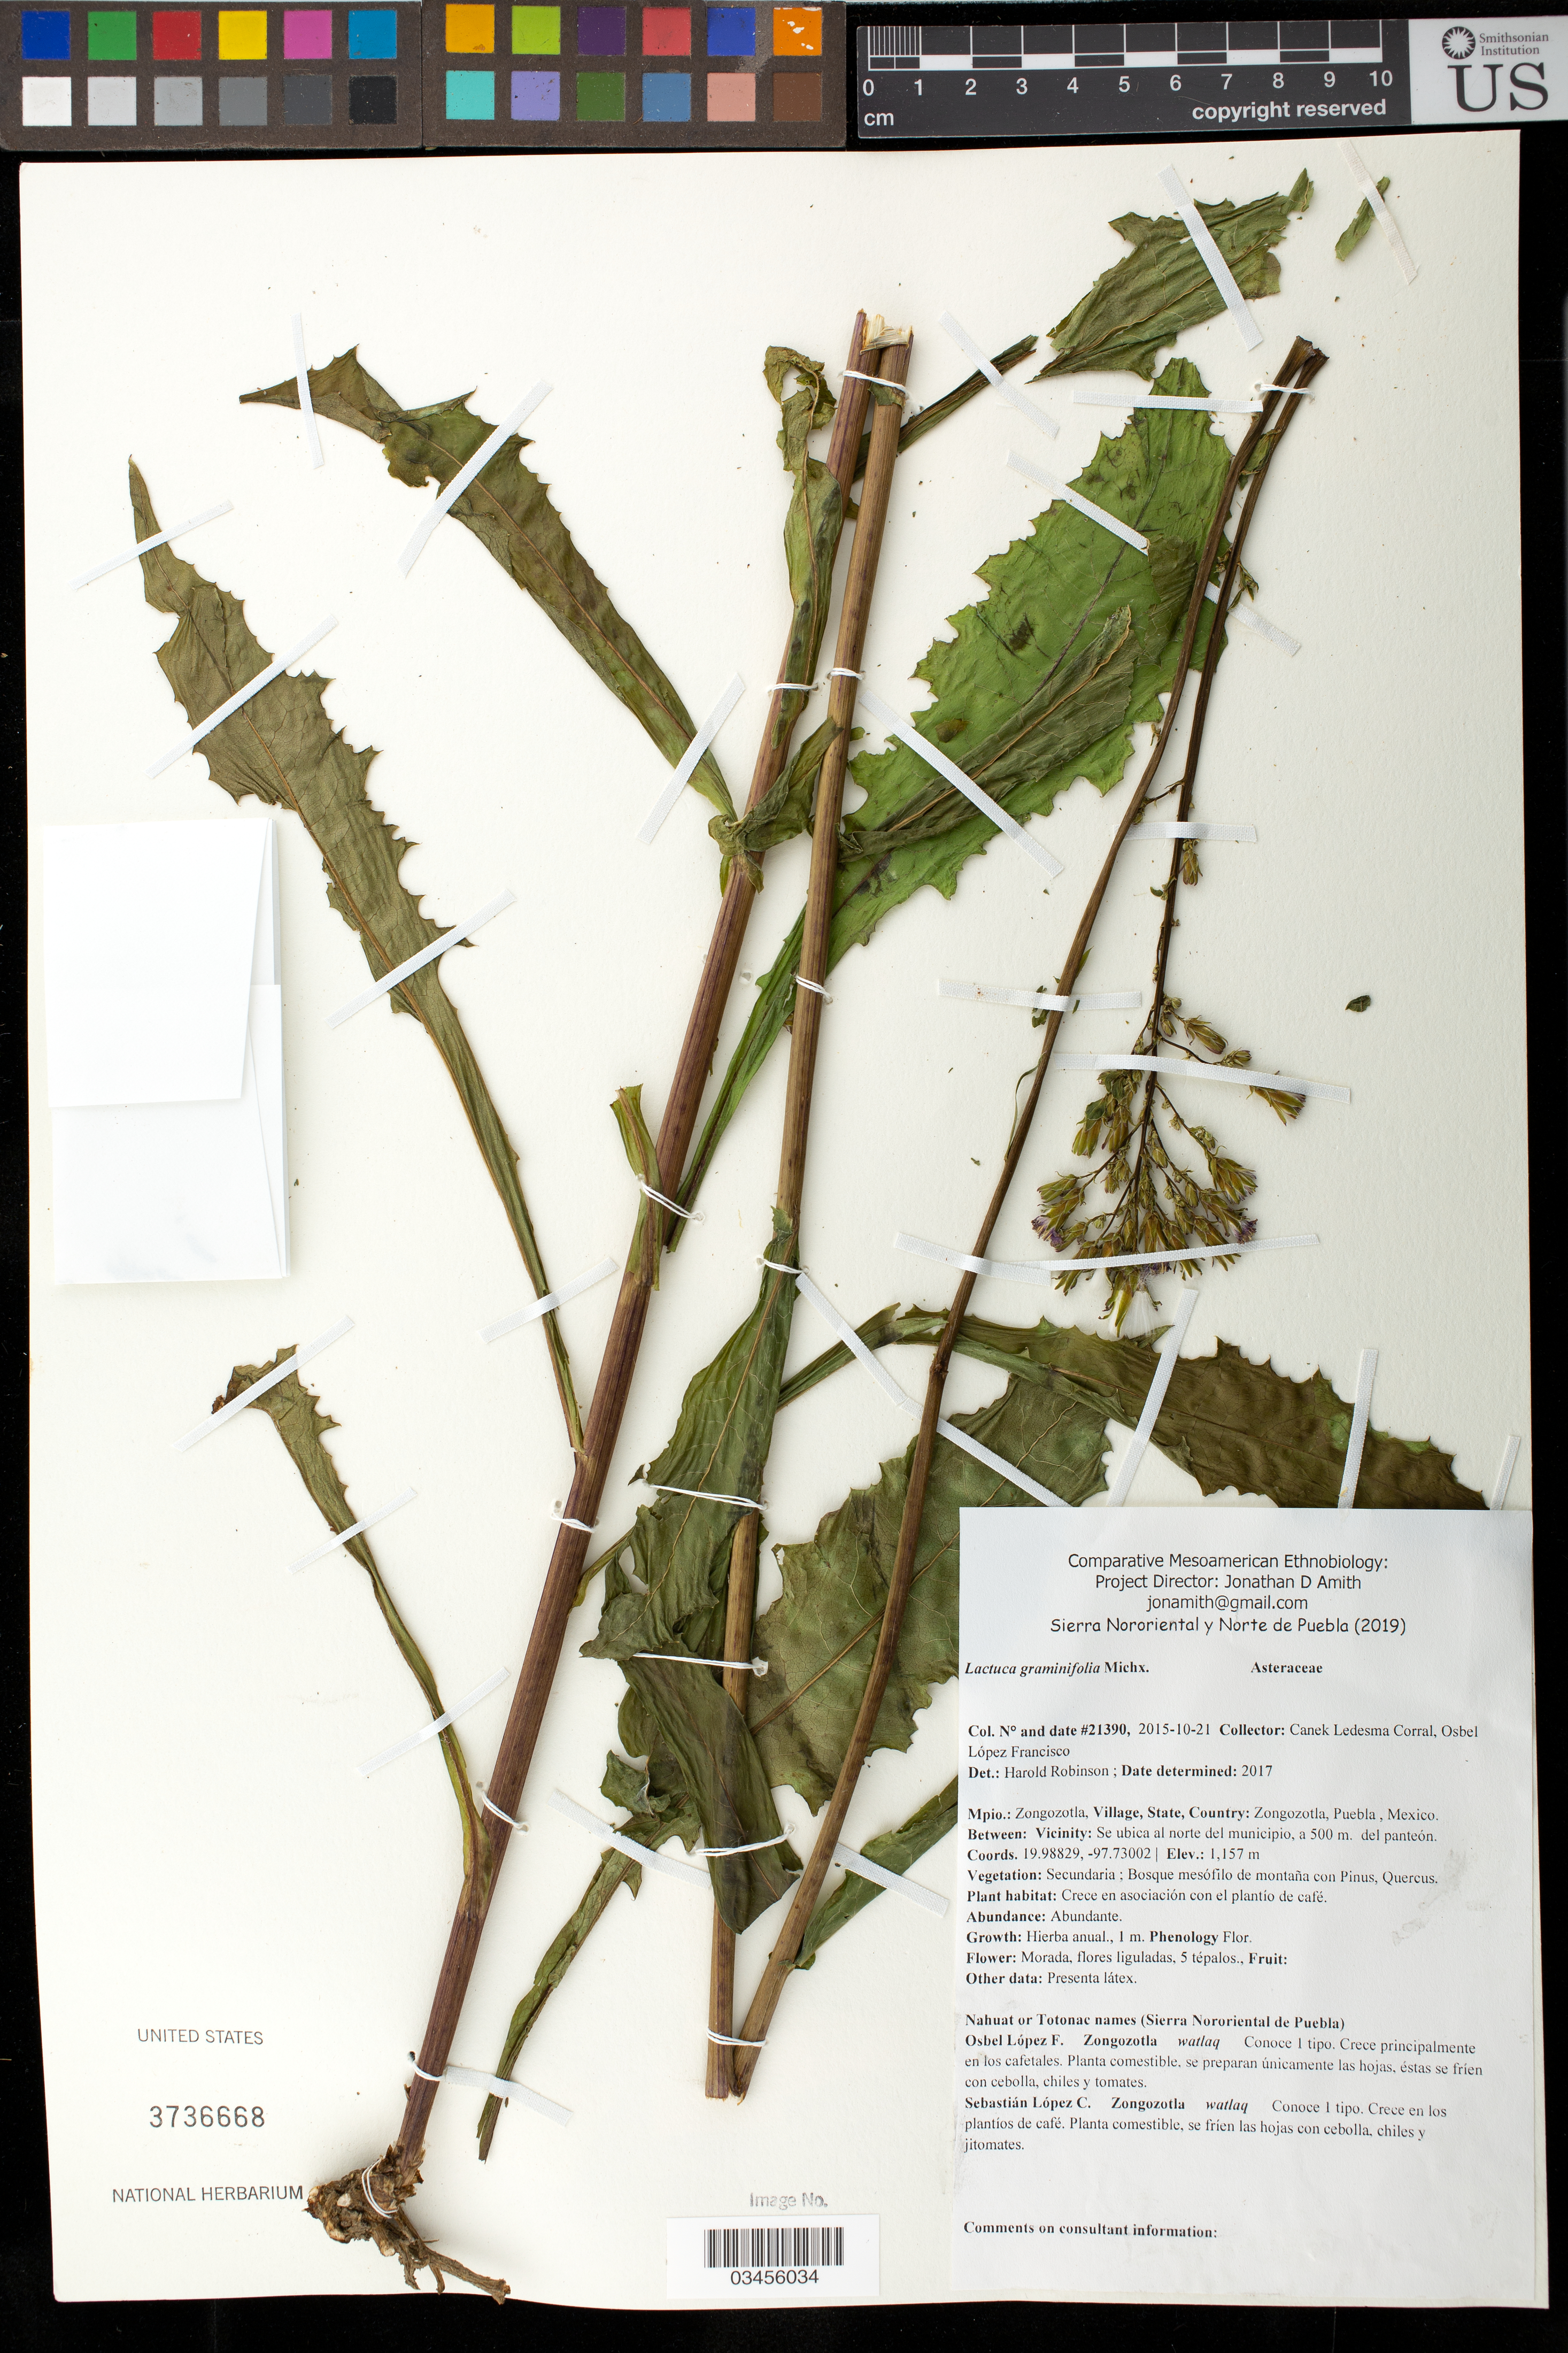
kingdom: Plantae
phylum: Tracheophyta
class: Magnoliopsida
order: Asterales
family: Asteraceae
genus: Lactuca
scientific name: Lactuca graminifolia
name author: Michx.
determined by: Robinson, Harold E., (US)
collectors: Canek Ledesma C. & O. López Francisco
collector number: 21390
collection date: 2015-10-21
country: México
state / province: Puebla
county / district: Zongozotla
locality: PUEBLO: Zongozotla; LOCALIDAD EXACTA: Se ubica al norte del municipio, a 500 m. W del panteón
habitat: Bosque mesófilo de montaña con Pinus, Quercus | Crece en asociación con el plantío de café.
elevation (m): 1157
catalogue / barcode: US 3736668